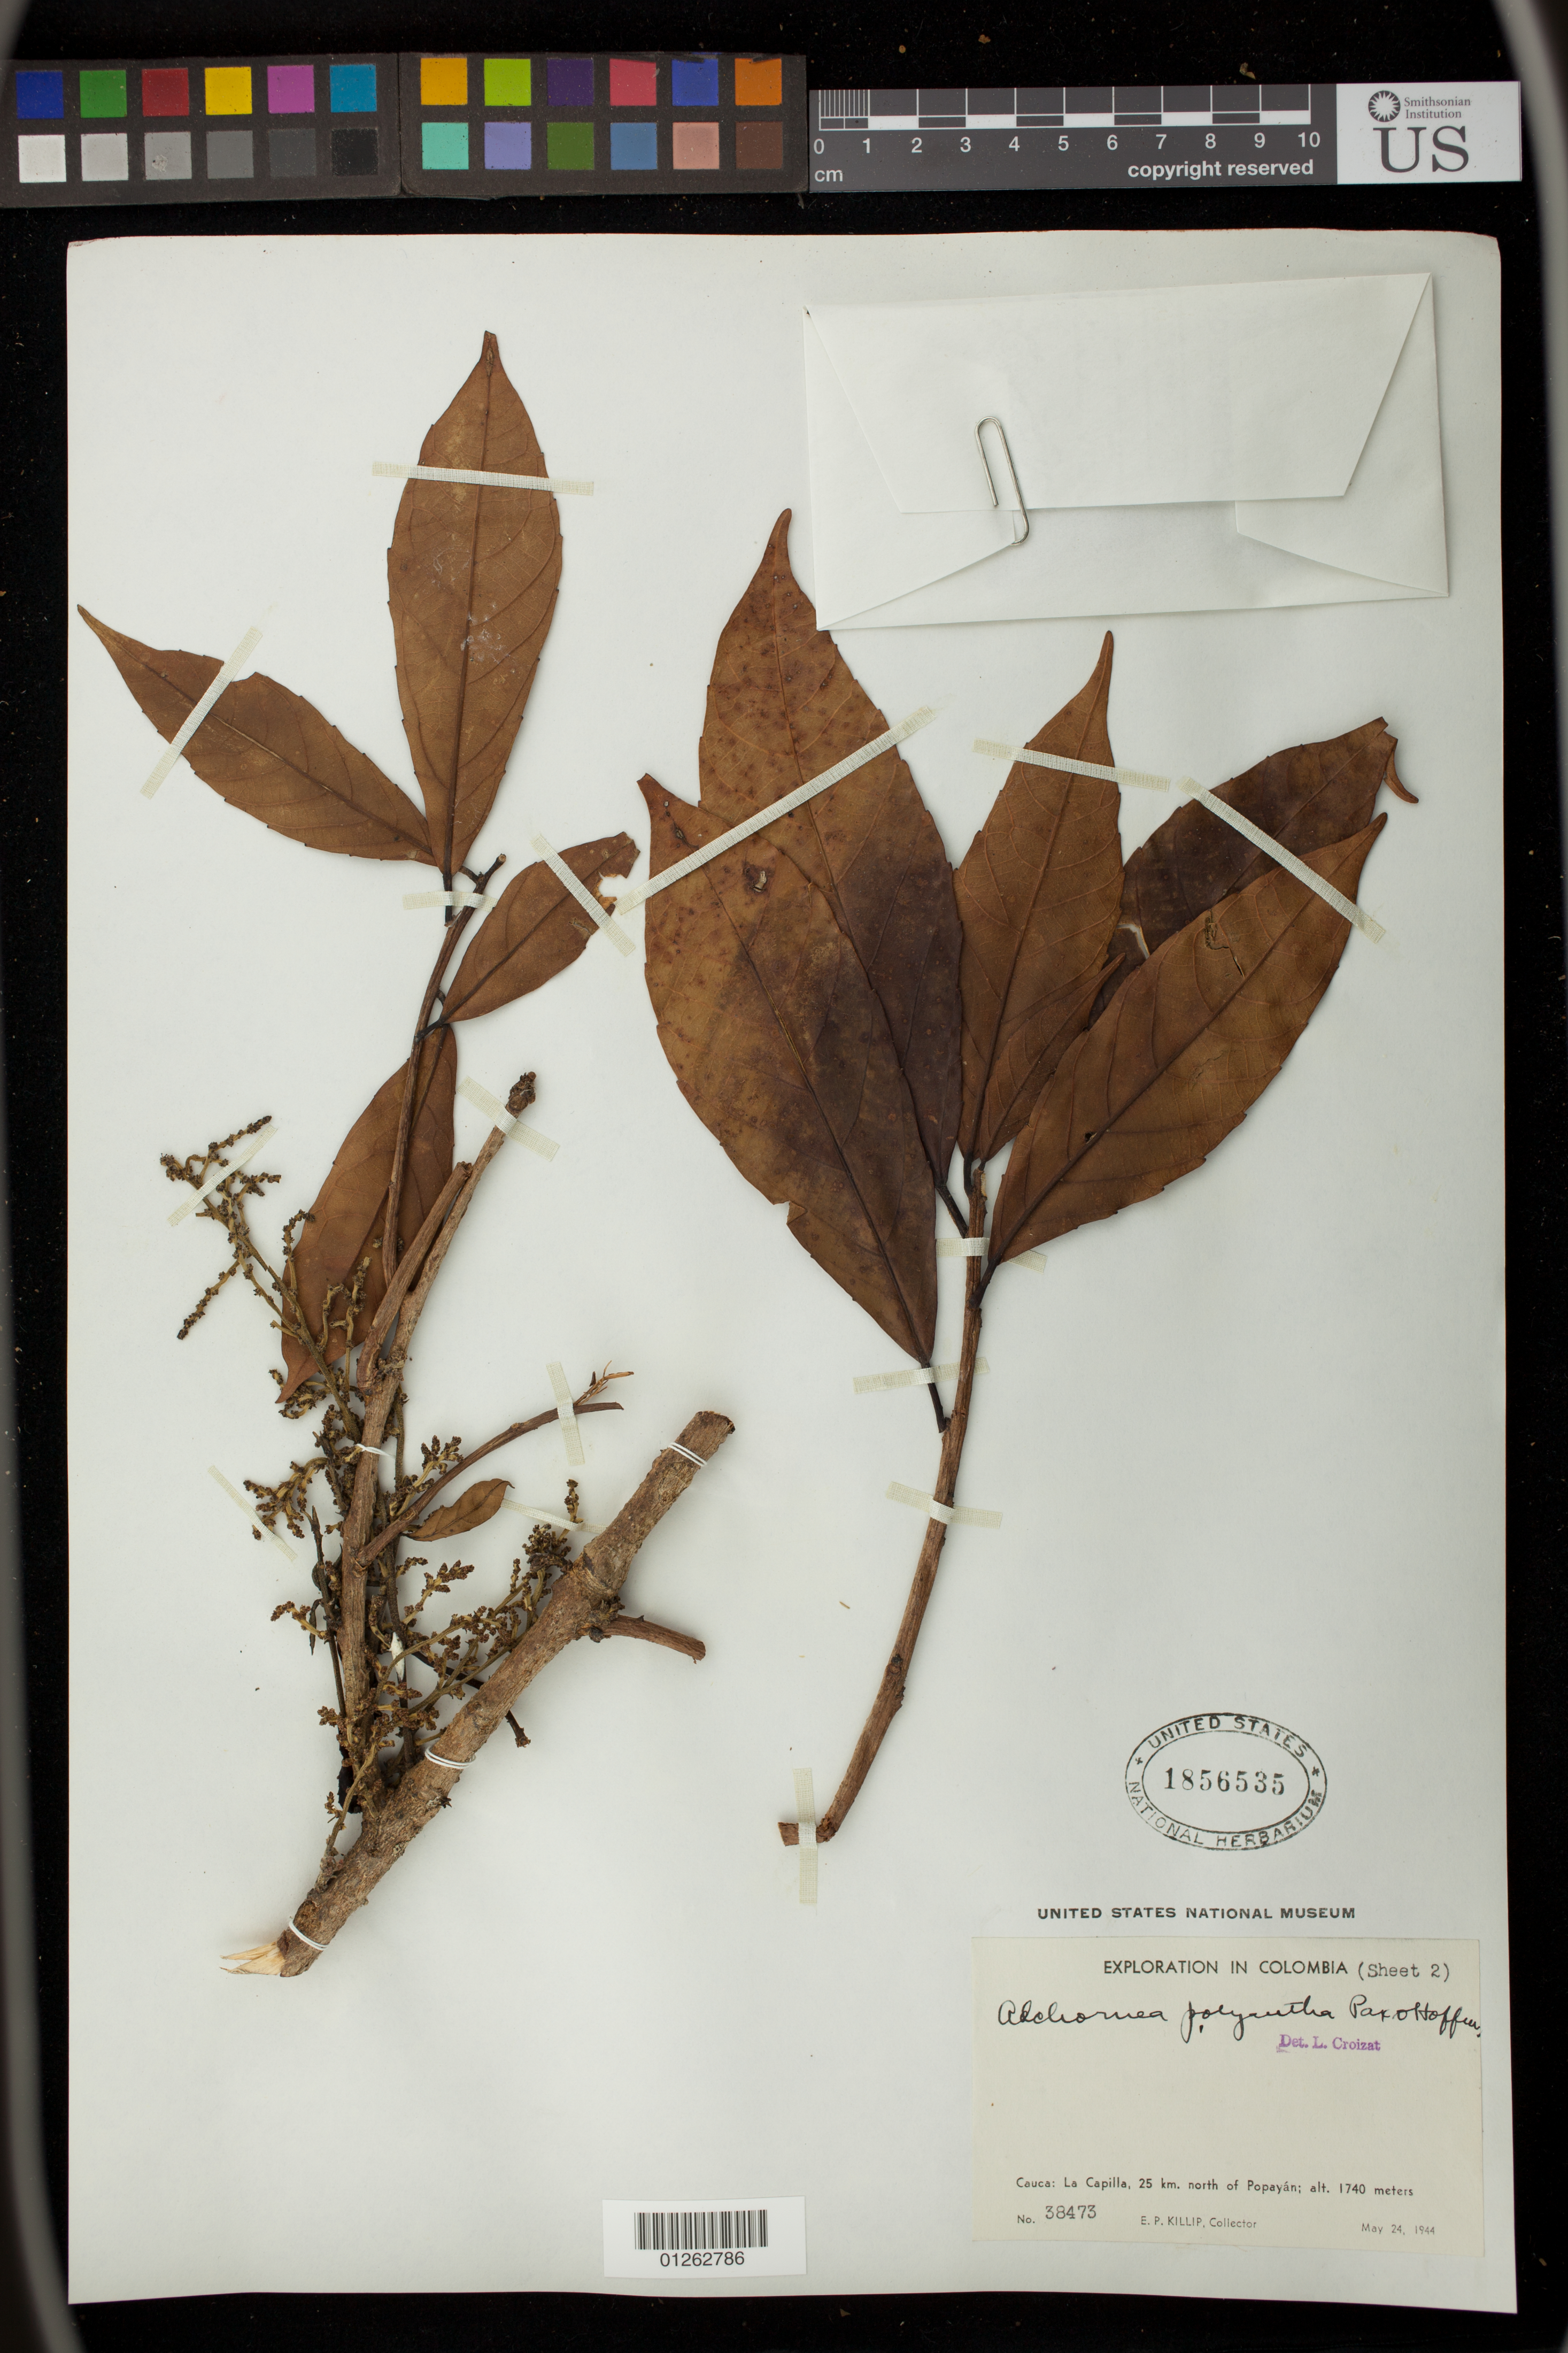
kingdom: Plantae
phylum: Tracheophyta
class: Magnoliopsida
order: Malpighiales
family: Euphorbiaceae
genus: Alchornea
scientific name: Alchornea latifolia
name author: Sw.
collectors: E. P. Killip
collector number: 38473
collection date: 1944-05-24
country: Colombia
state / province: Cauca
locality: Cauca: La Capilla, 25 km north of Popayan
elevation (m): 1740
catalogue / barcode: US 1856535